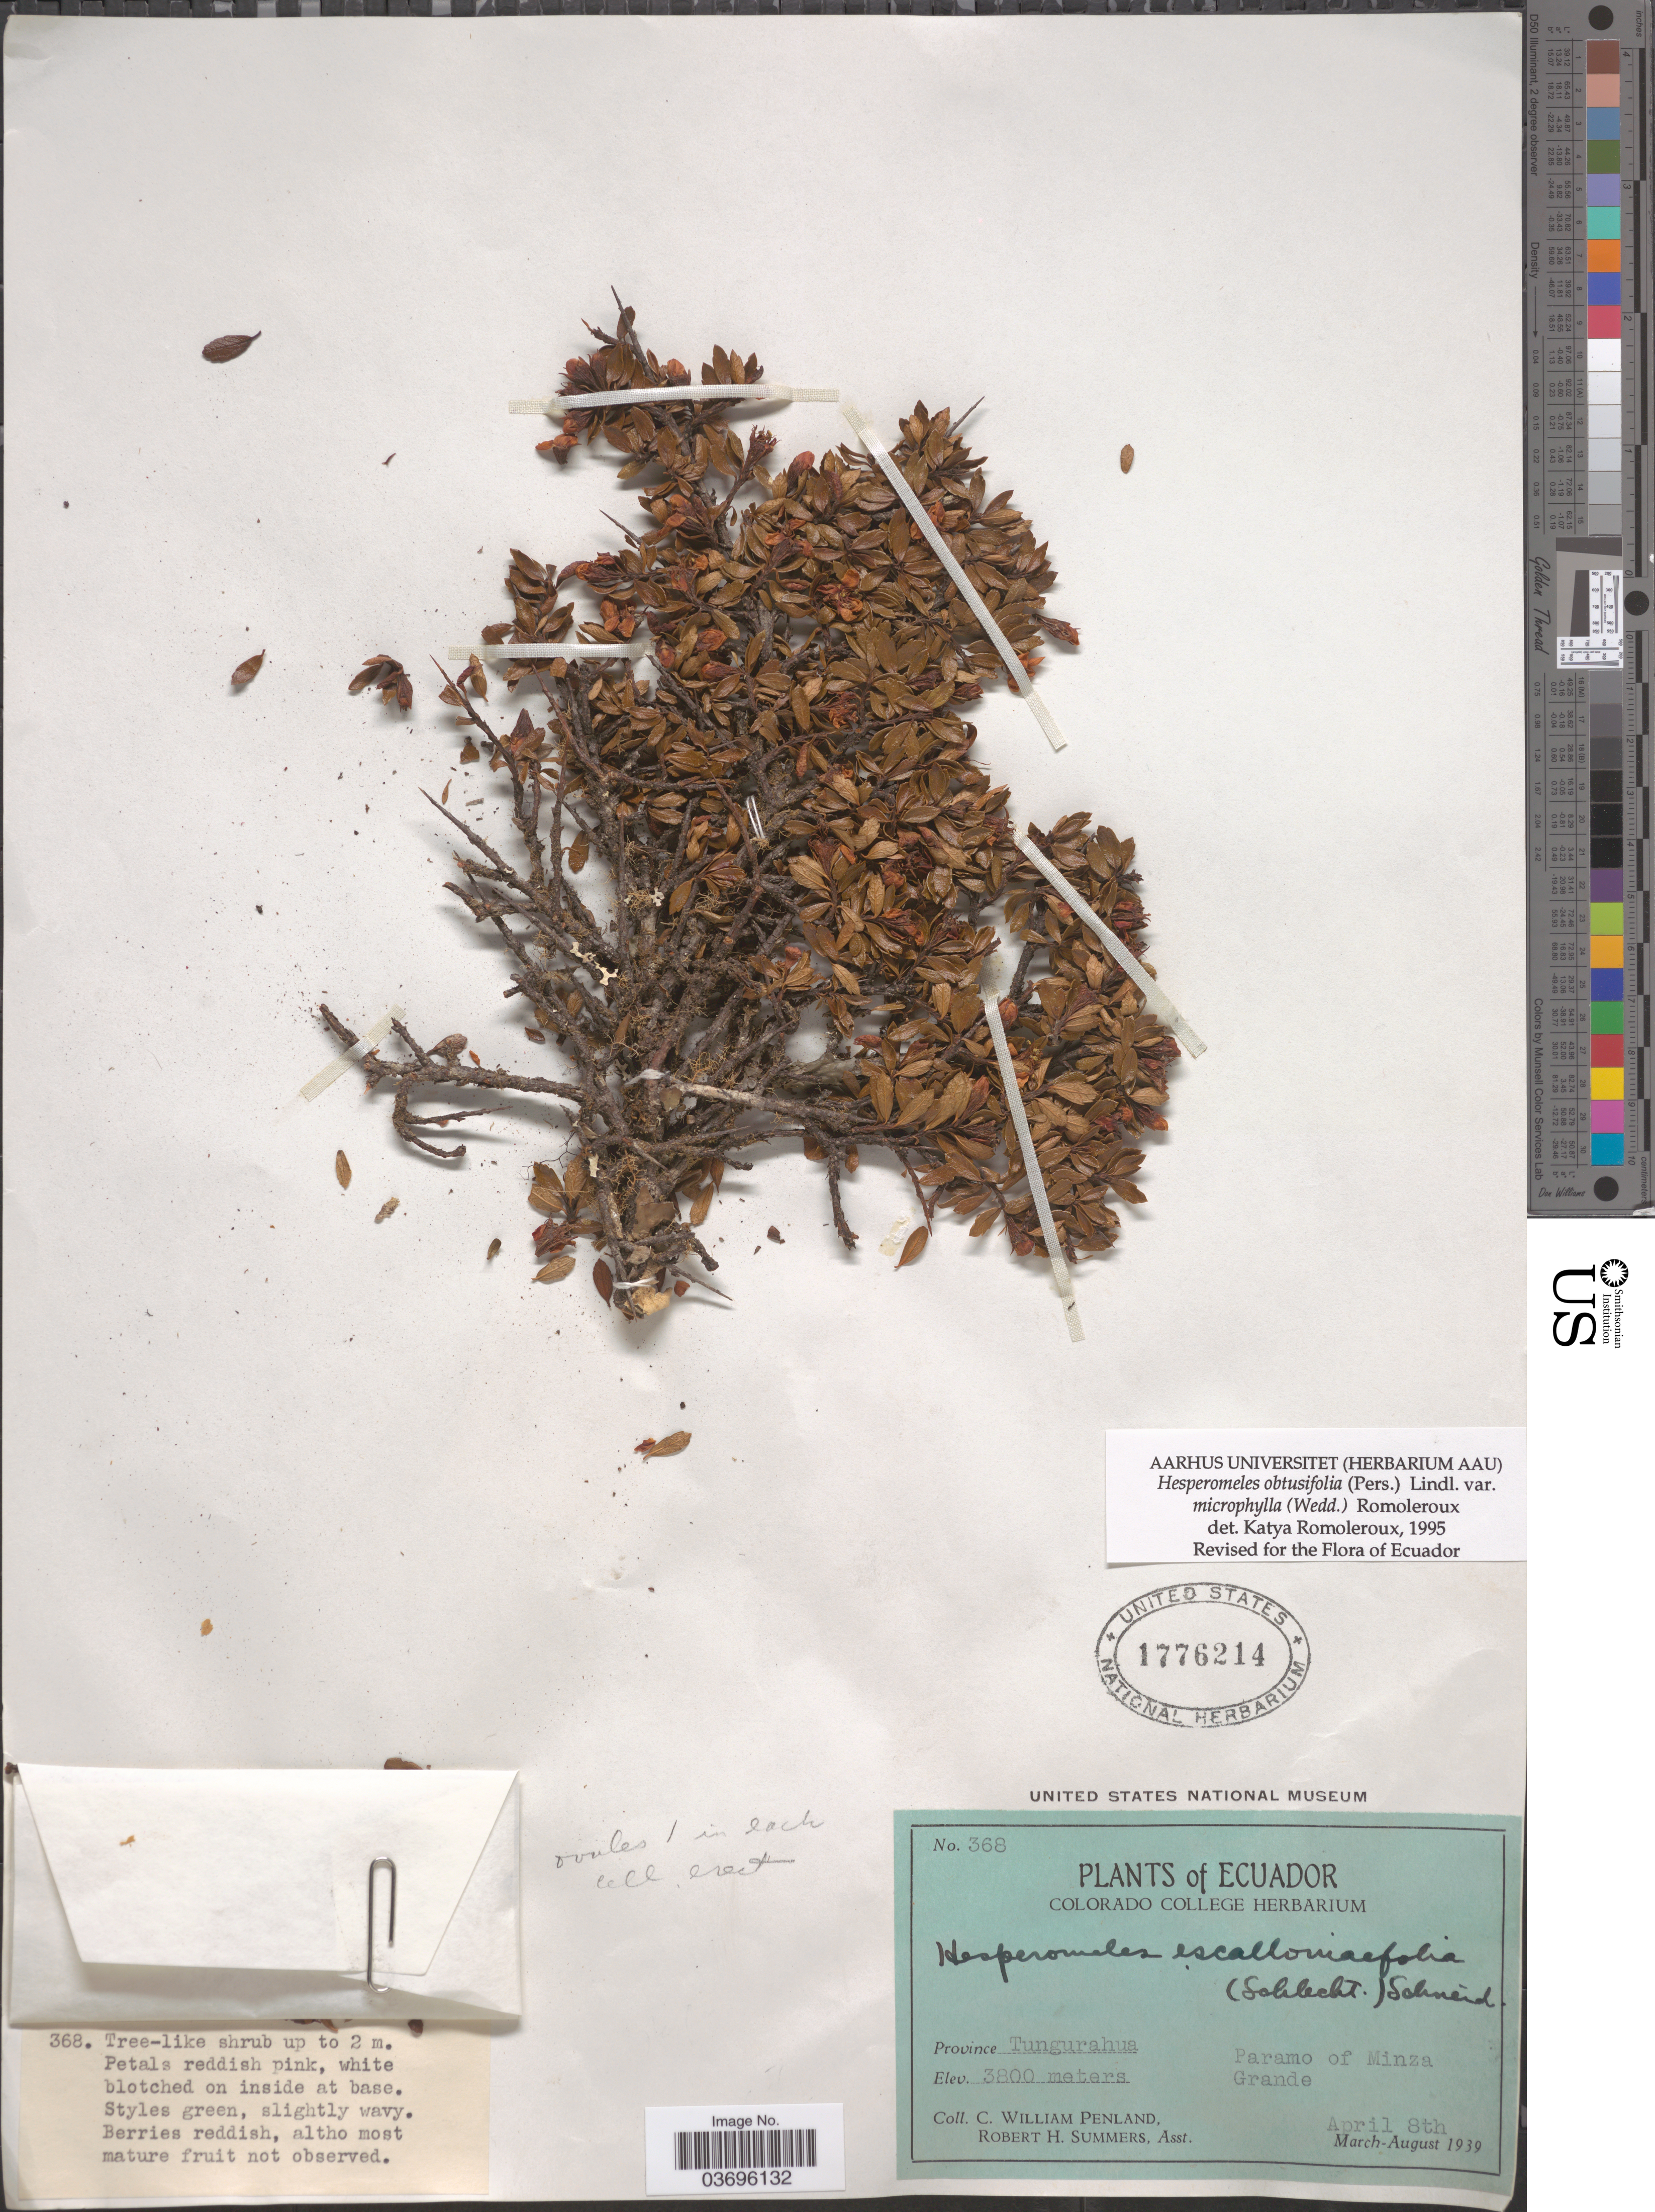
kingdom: Plantae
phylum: Tracheophyta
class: Magnoliopsida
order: Rosales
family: Rosaceae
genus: Hesperomeles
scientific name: Hesperomeles obtusifolia var. microphylla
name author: (Wedd.) Romol.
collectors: C. W. Penland & R. Summers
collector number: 368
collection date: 1939-04-08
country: Ecuador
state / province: Tungurahua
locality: Paramo of Minza Grande.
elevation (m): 3800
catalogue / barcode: US 1776214